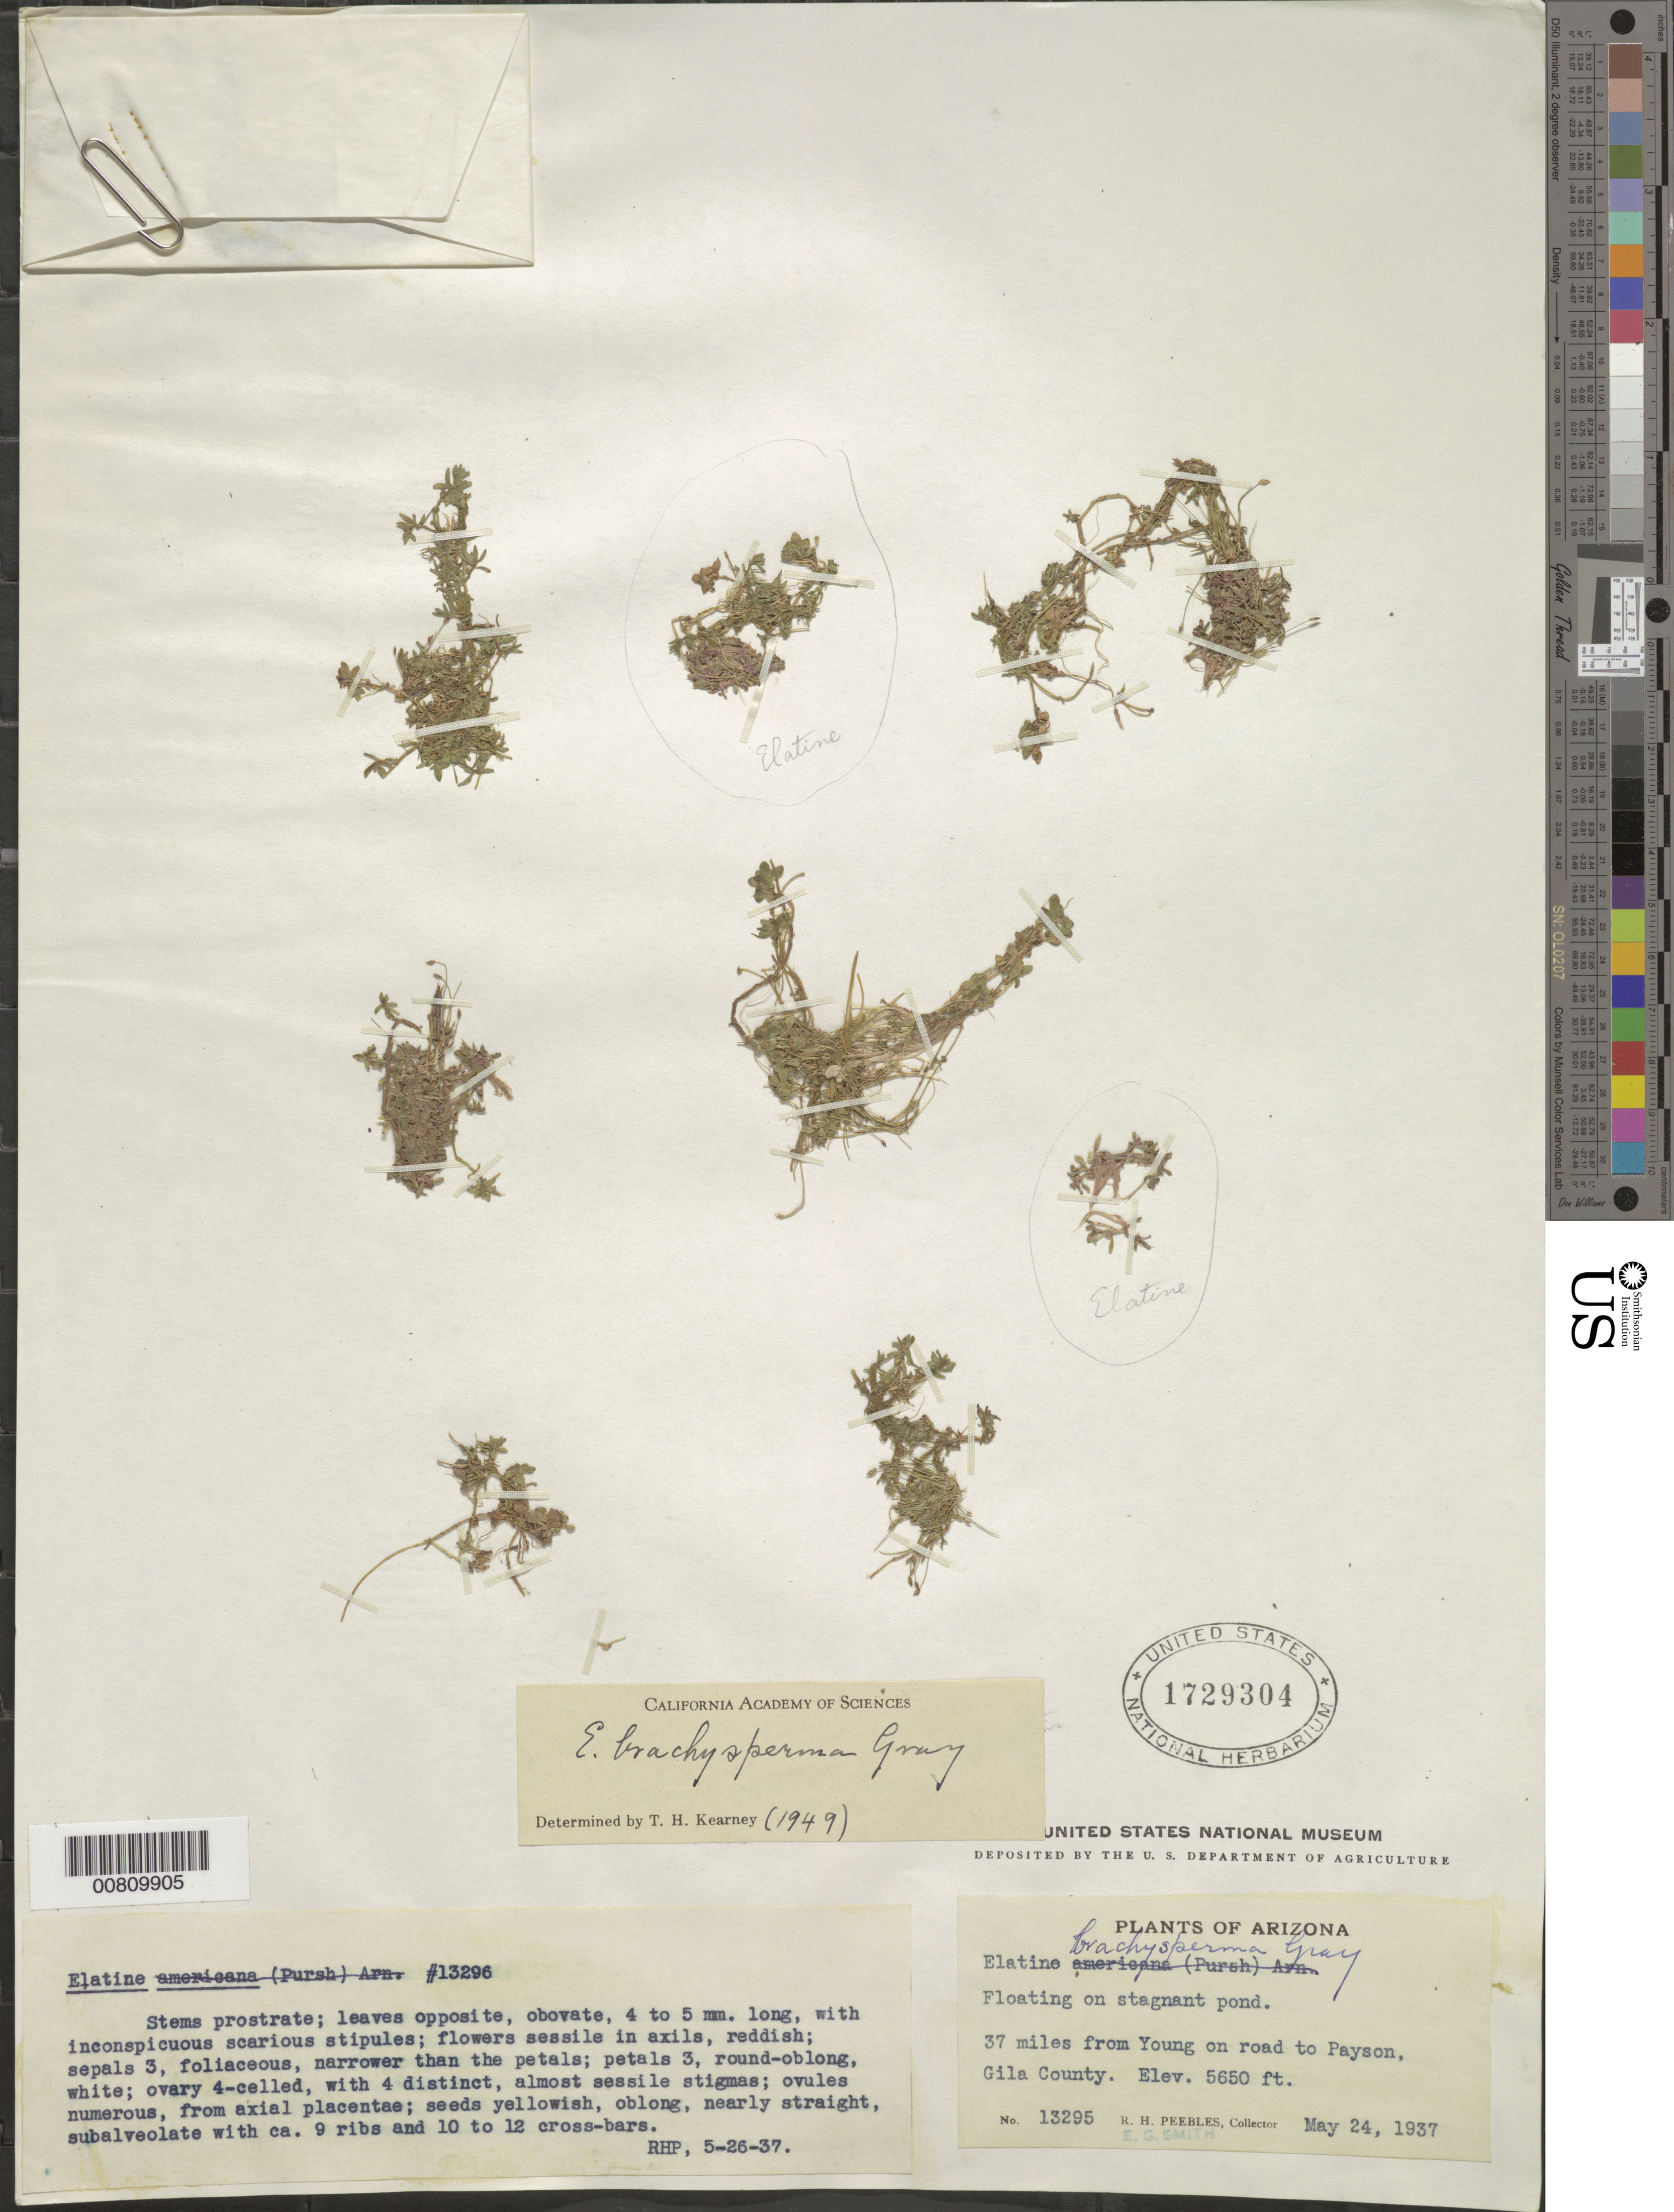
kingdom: Plantae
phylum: Tracheophyta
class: Magnoliopsida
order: Malpighiales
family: Elatinaceae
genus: Elatine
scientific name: Elatine brachysperma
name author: A. Gray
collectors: R. H. Peebles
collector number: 13295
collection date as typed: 24 May 1937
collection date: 1937-05-24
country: United States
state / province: Arizona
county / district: Gila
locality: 37 miles from Young on road to Payson.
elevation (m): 1722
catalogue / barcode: US 1729304